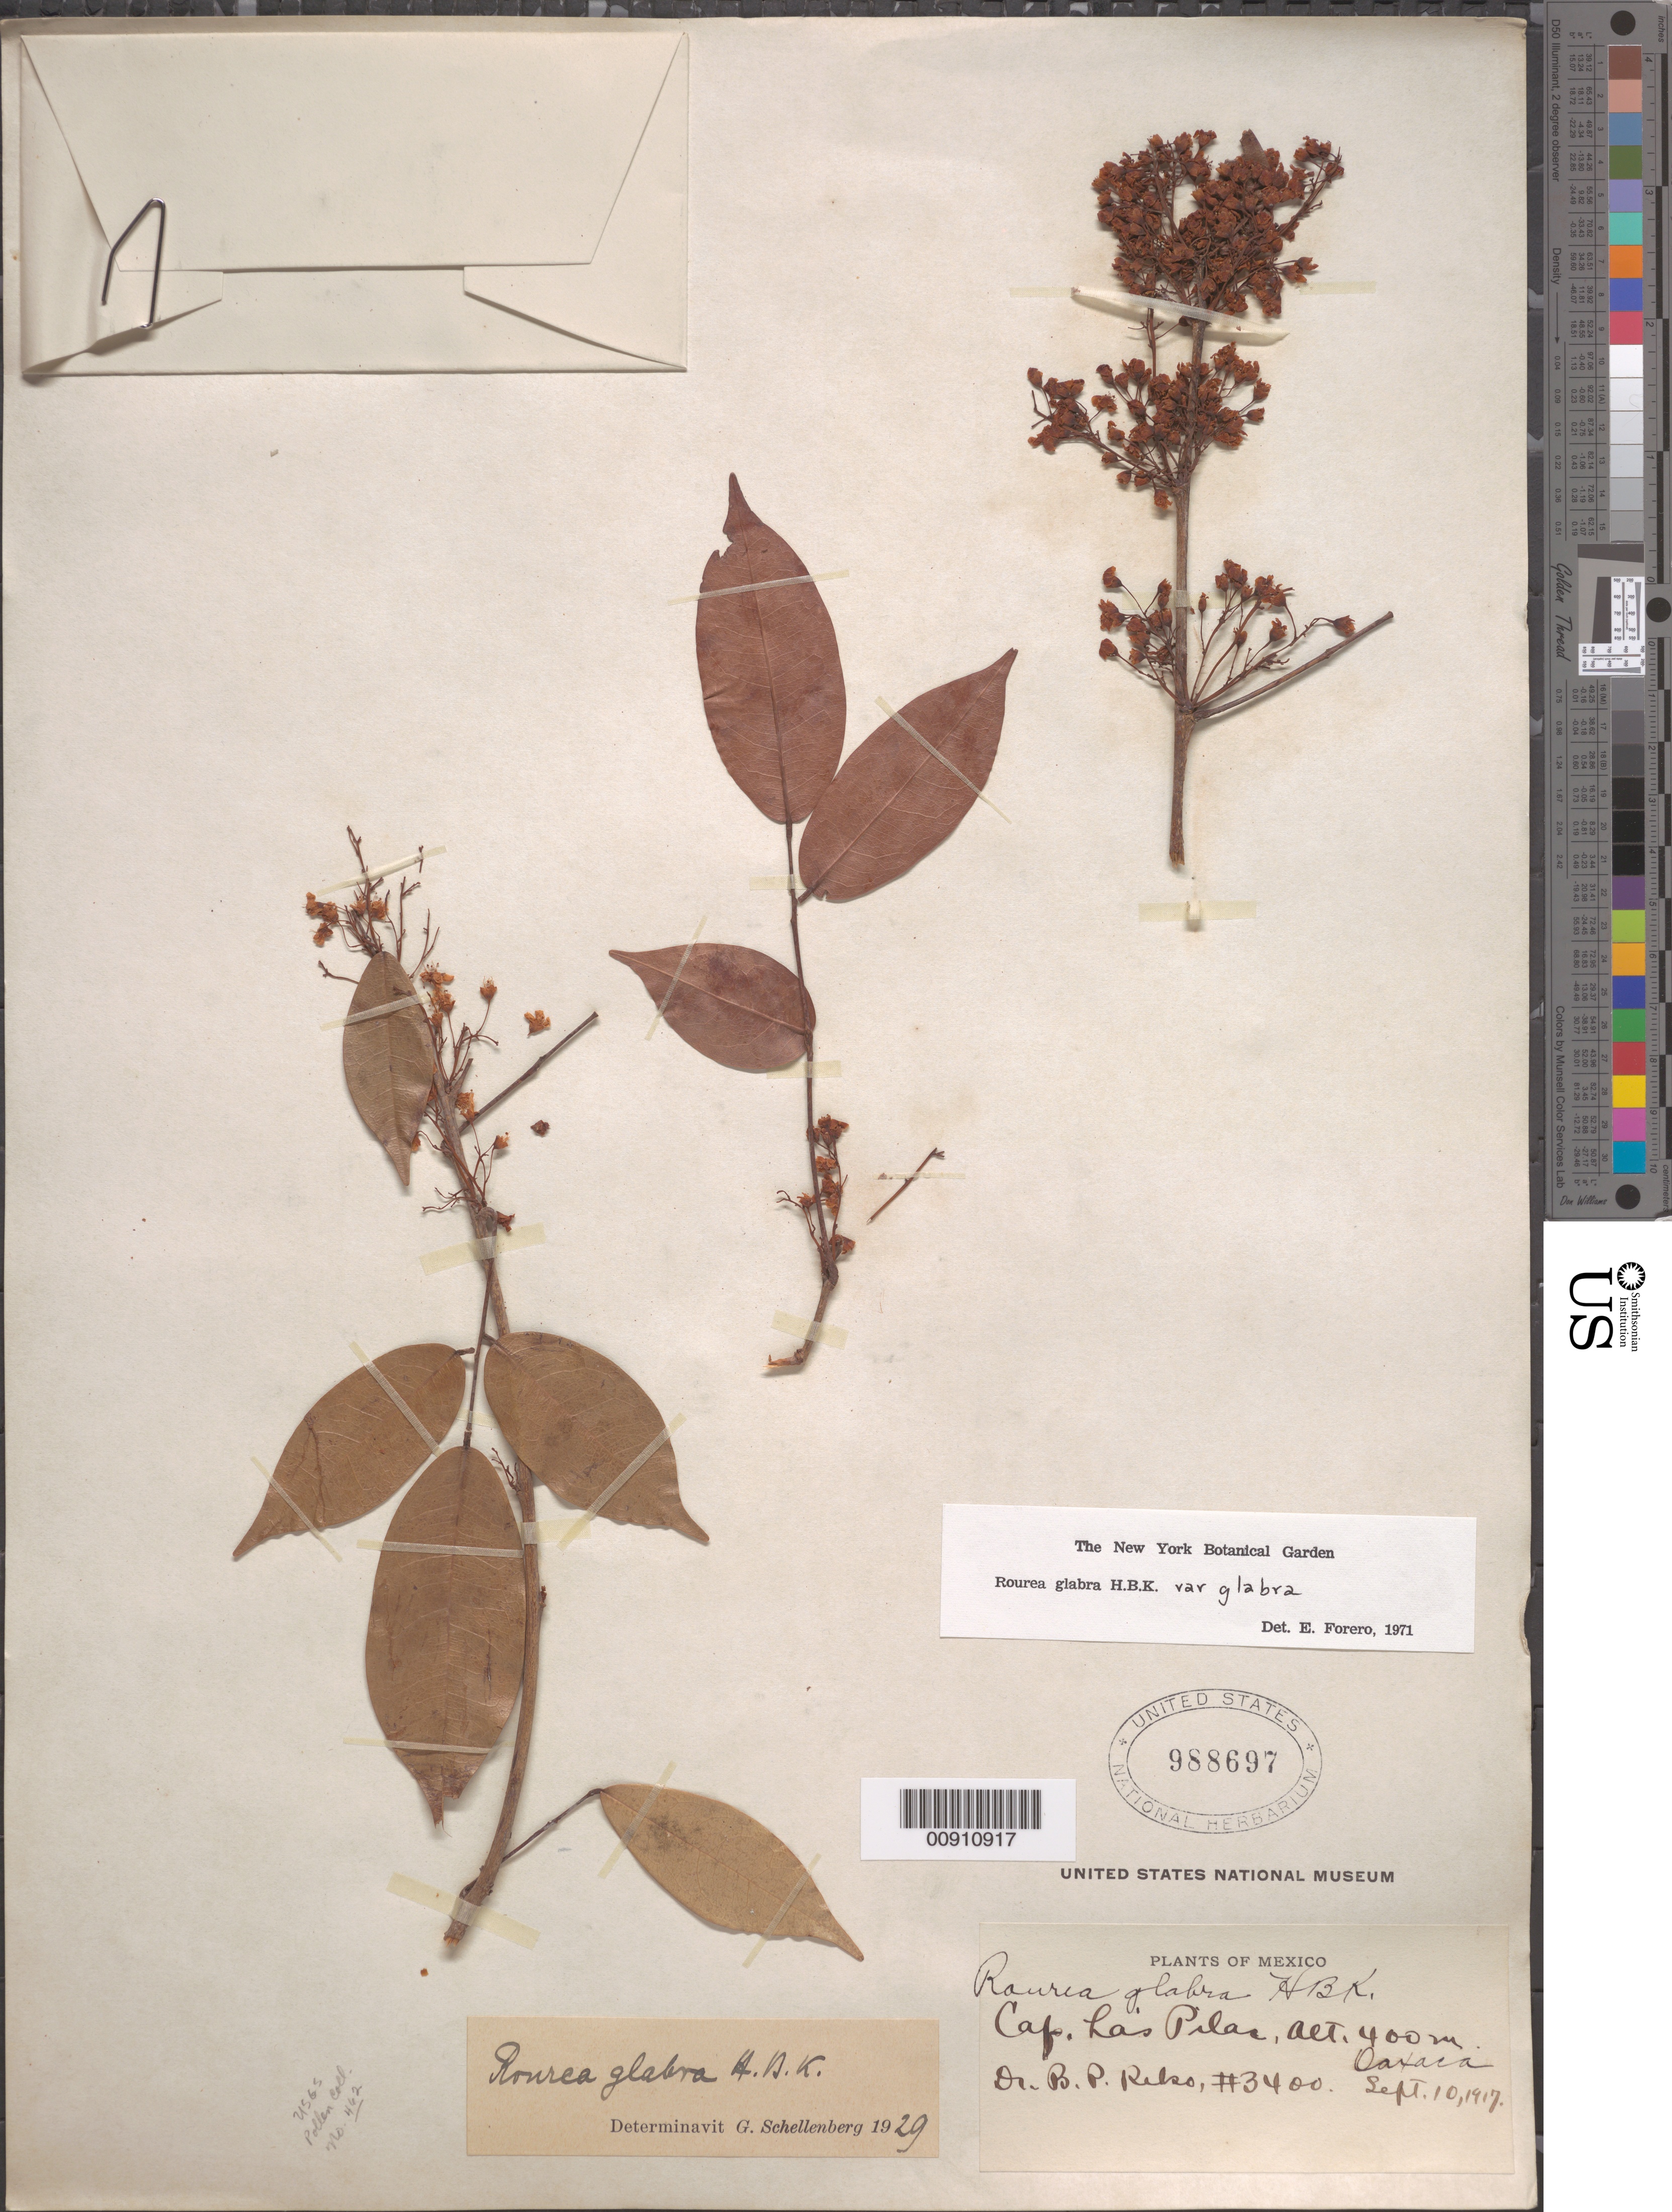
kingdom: Plantae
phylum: Tracheophyta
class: Magnoliopsida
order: Oxalidales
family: Connaraceae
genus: Rourea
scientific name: Rourea glabra var. glabra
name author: Kunth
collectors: B. P. Reko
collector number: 3400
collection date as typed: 10 Sep 1917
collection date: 1917-09-10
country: Mexico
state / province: Oaxaca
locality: Cafetal Las Pilas, Oaxaca.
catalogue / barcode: US 988697